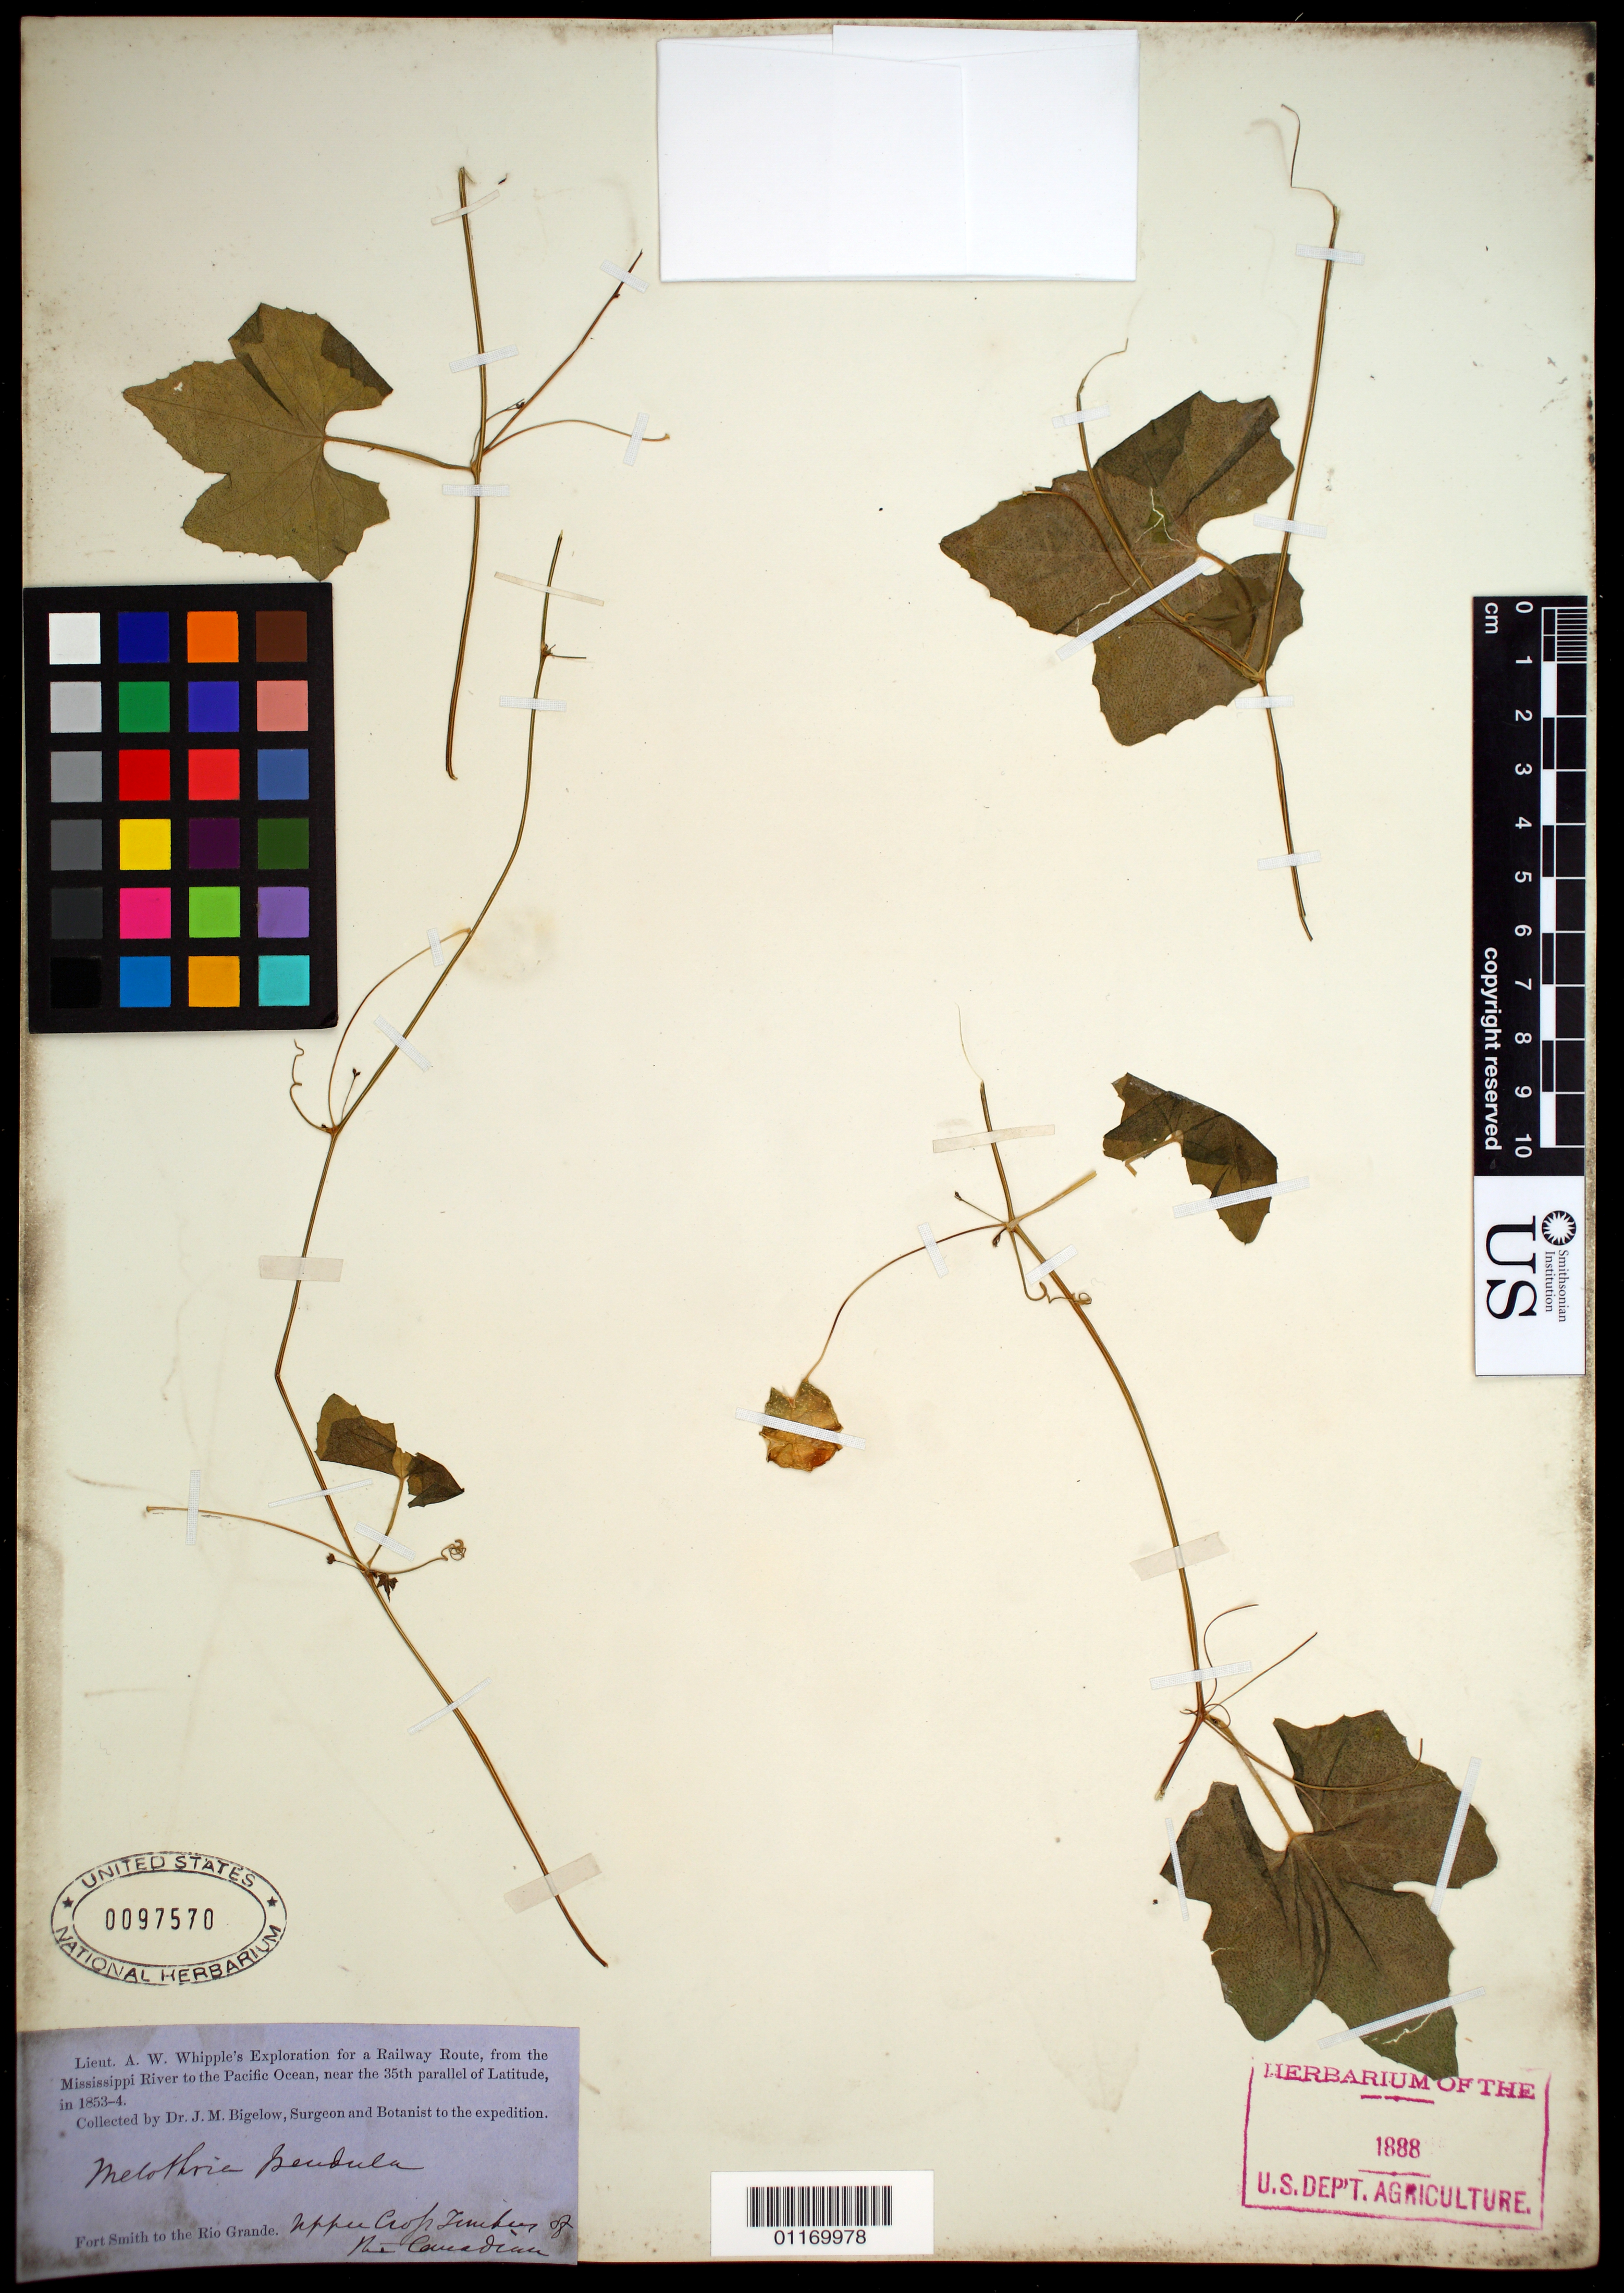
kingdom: Plantae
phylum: Tracheophyta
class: Magnoliopsida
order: Cucurbitales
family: Cucurbitaceae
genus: Melothria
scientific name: Melothria pendula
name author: L.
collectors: J. M. Bigelow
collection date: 1853/1854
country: United States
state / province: Oklahoma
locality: Upper Cross Timbers of the Canadian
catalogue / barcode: US 97570